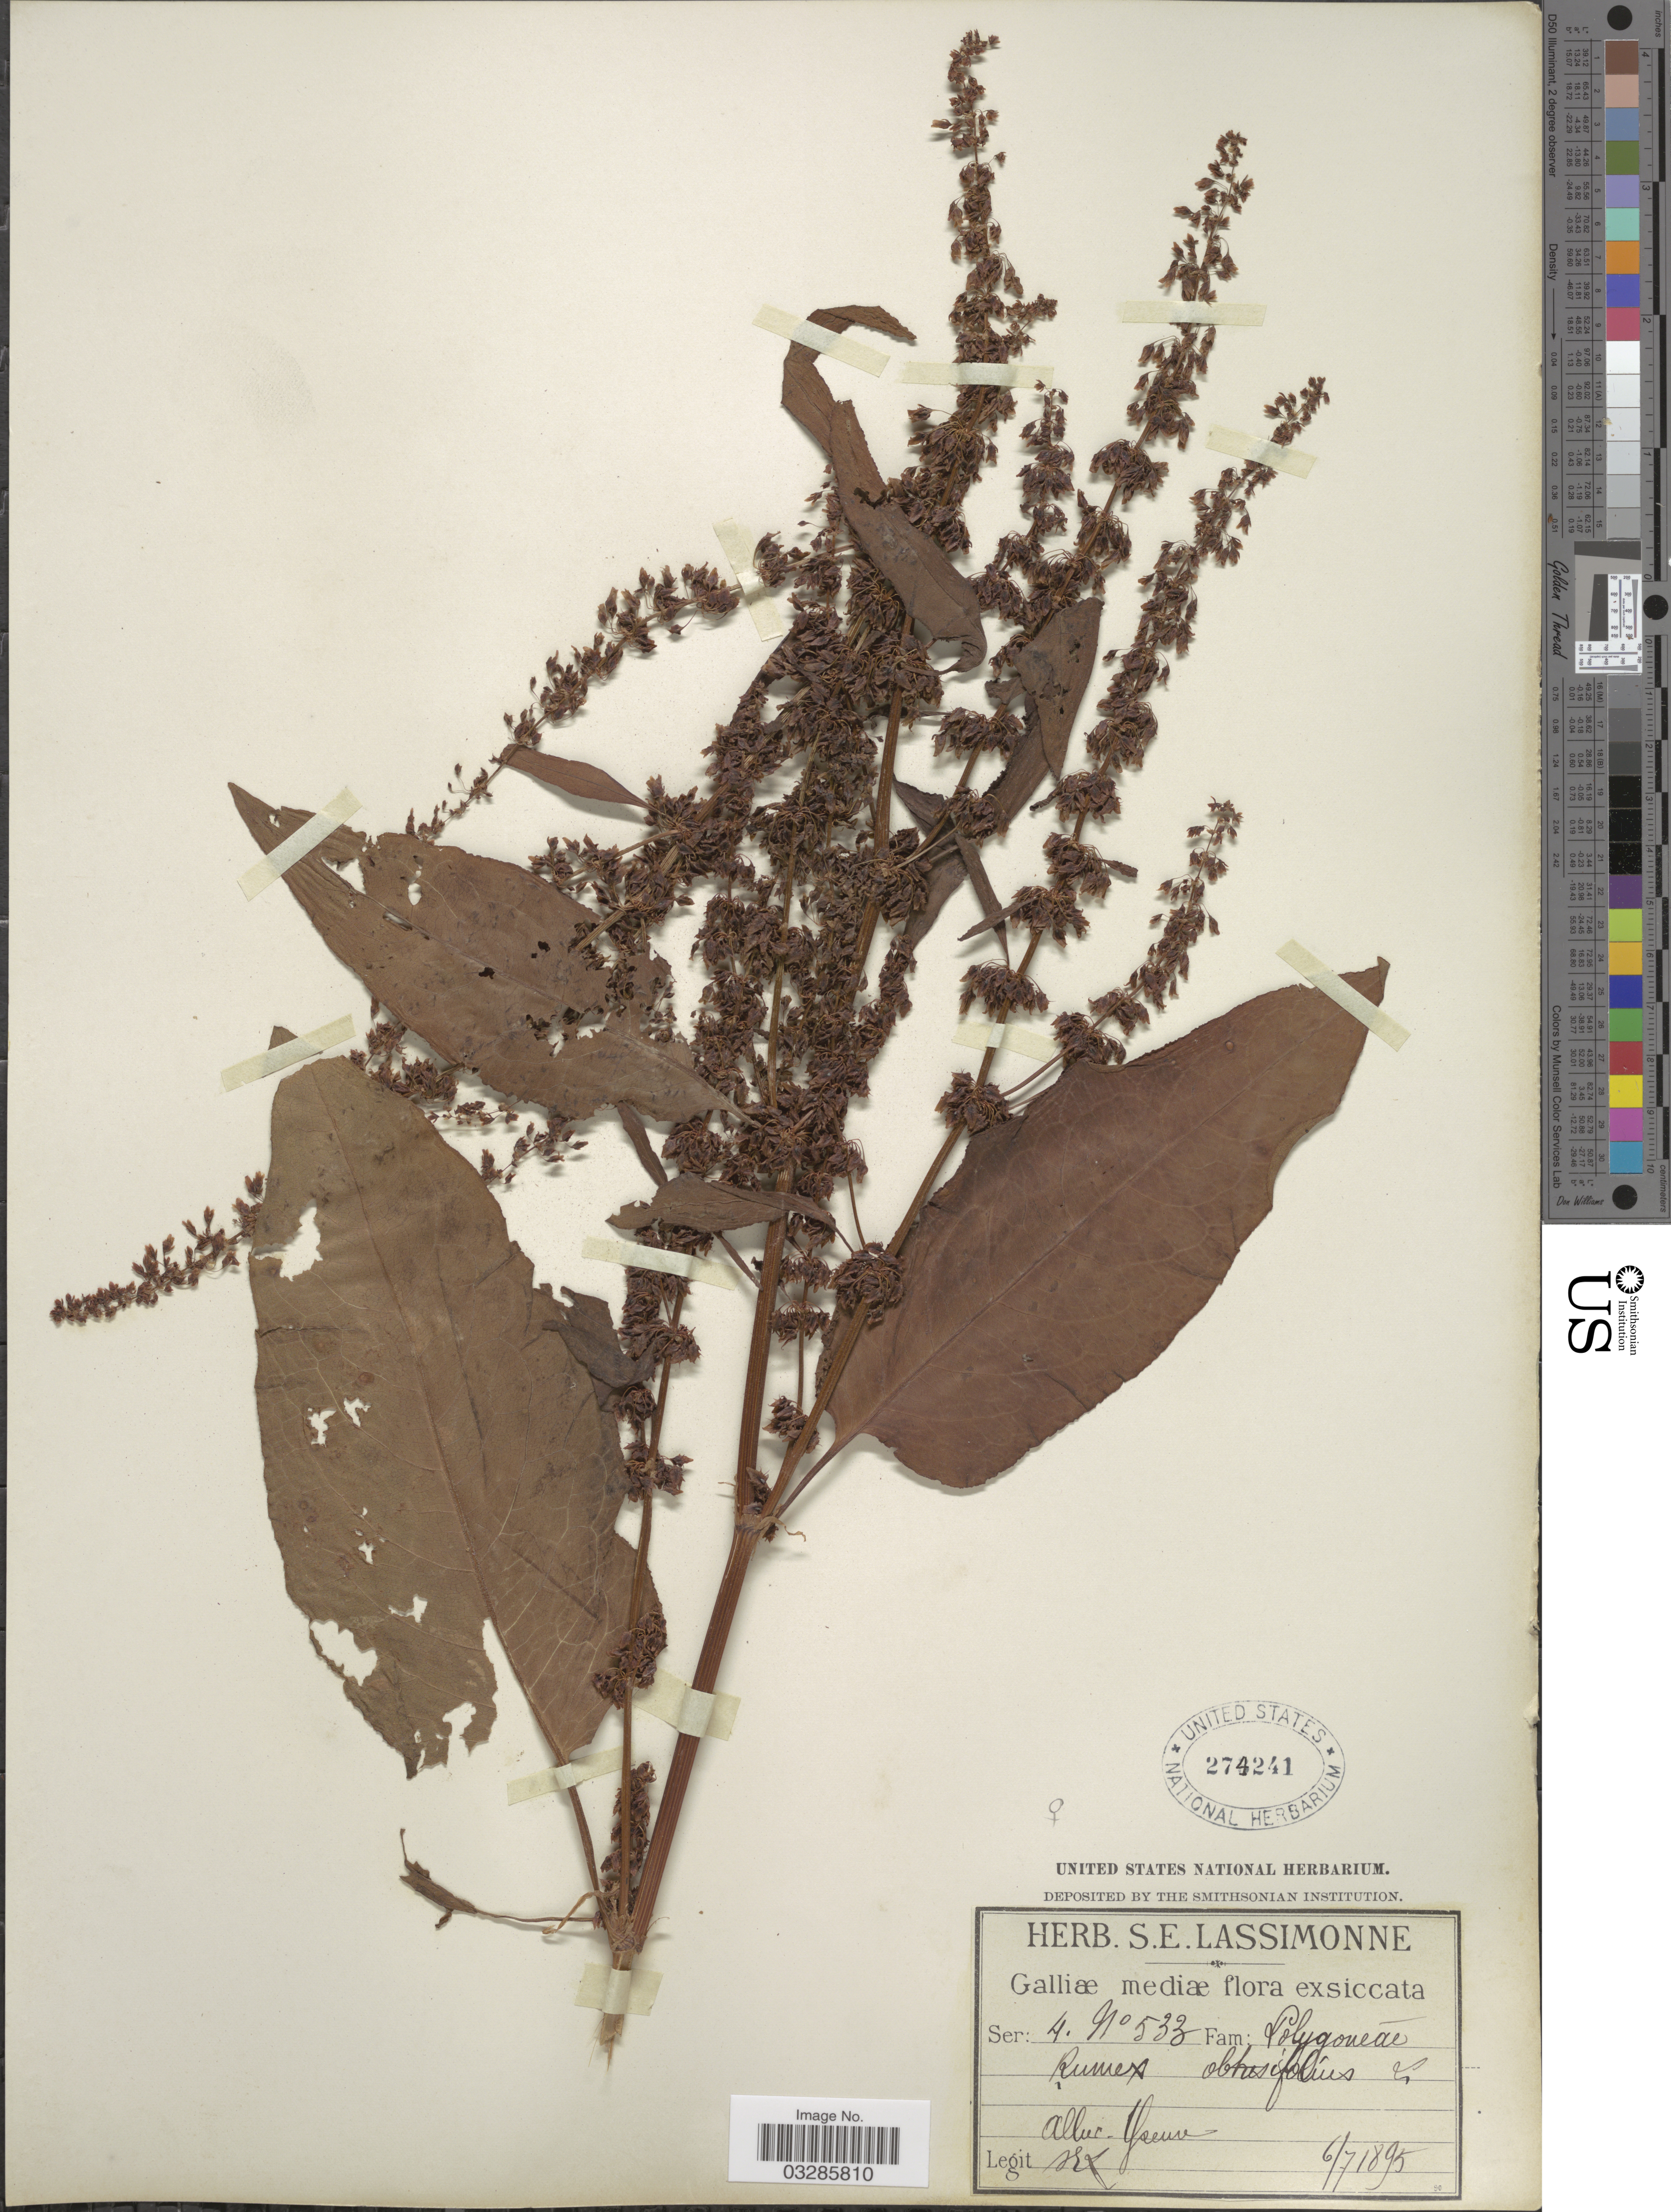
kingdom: Plantae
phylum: Tracheophyta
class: Magnoliopsida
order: Caryophyllales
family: Polygonaceae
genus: Rumex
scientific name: Rumex obtusifolius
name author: L.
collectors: Ex Herb. S. E. Lassimonne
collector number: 533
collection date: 1895-07-06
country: France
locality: Galliæ mediæ, Allier-Ysere.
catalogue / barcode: US 274241